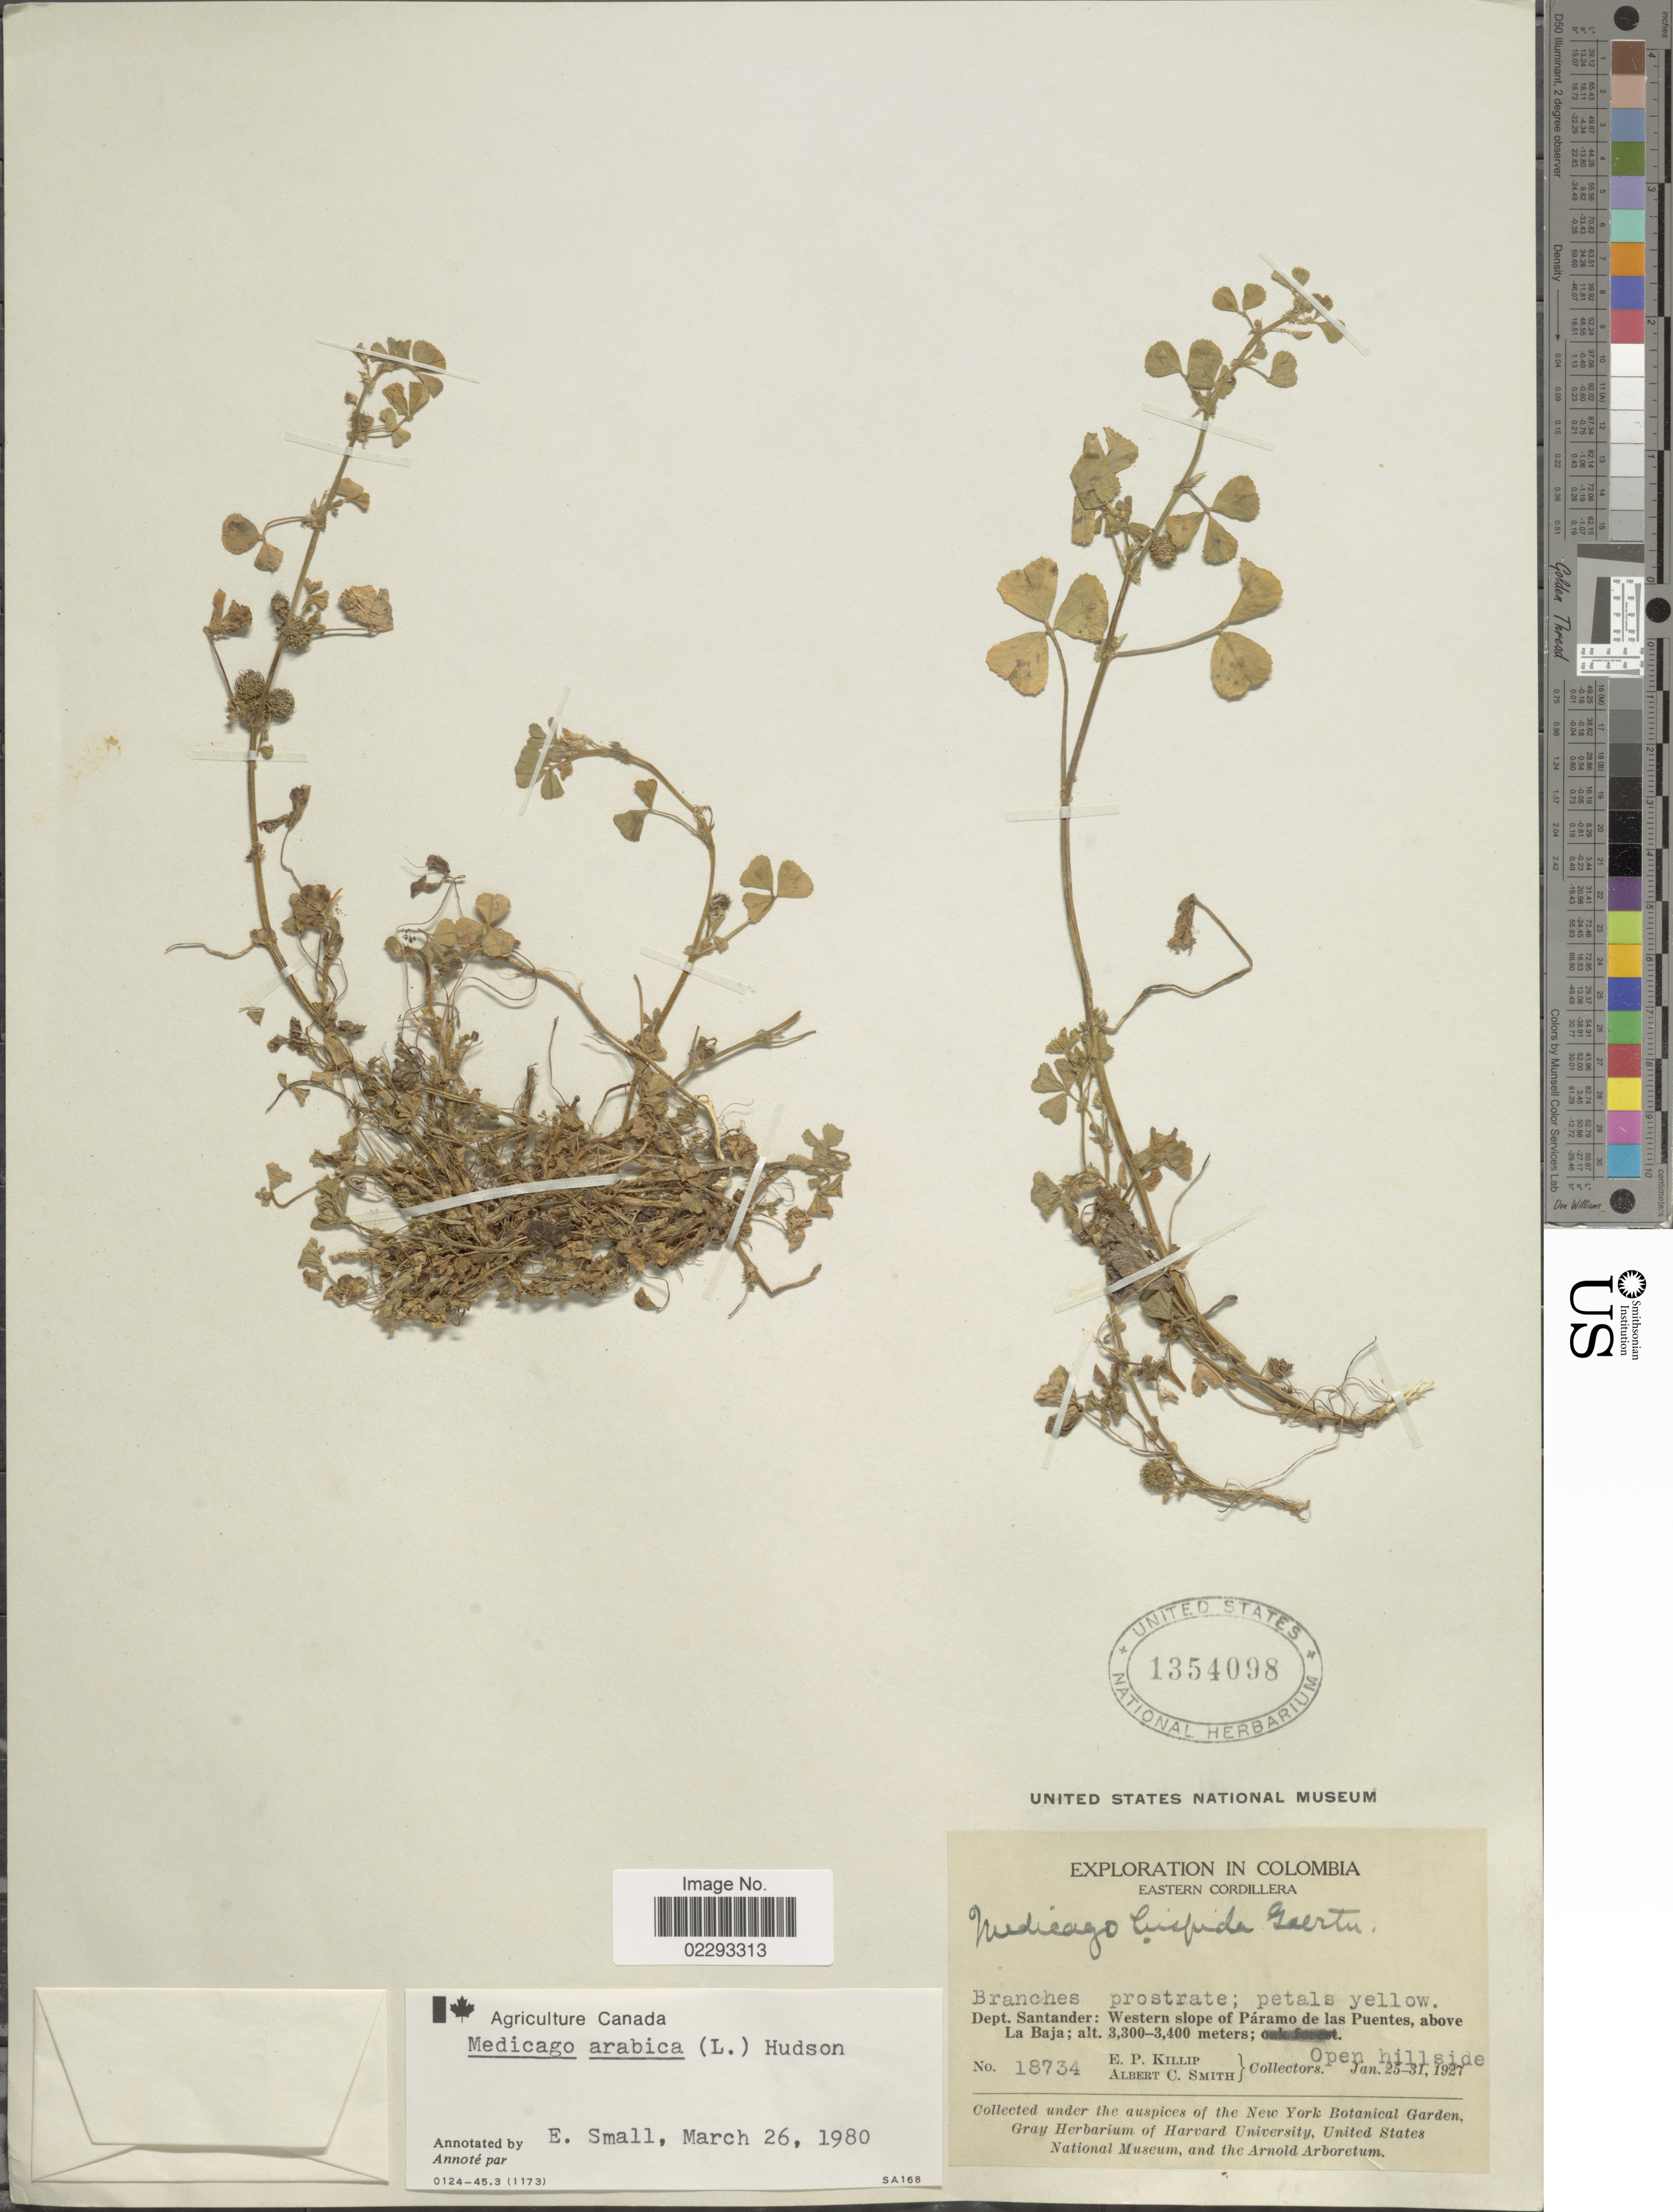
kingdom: Plantae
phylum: Tracheophyta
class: Magnoliopsida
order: Fabales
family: Fabaceae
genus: Medicago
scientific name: Medicago arabica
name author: (L.) Huds.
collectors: E. P. Killip & A. C. Smith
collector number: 18734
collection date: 1927-01-25/1927-01-31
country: Colombia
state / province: Santander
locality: Eastern Cordillera, Dept. Santander: western slope of Páramo de las Puentas, above La Baja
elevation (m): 3300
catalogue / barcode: US 1354098